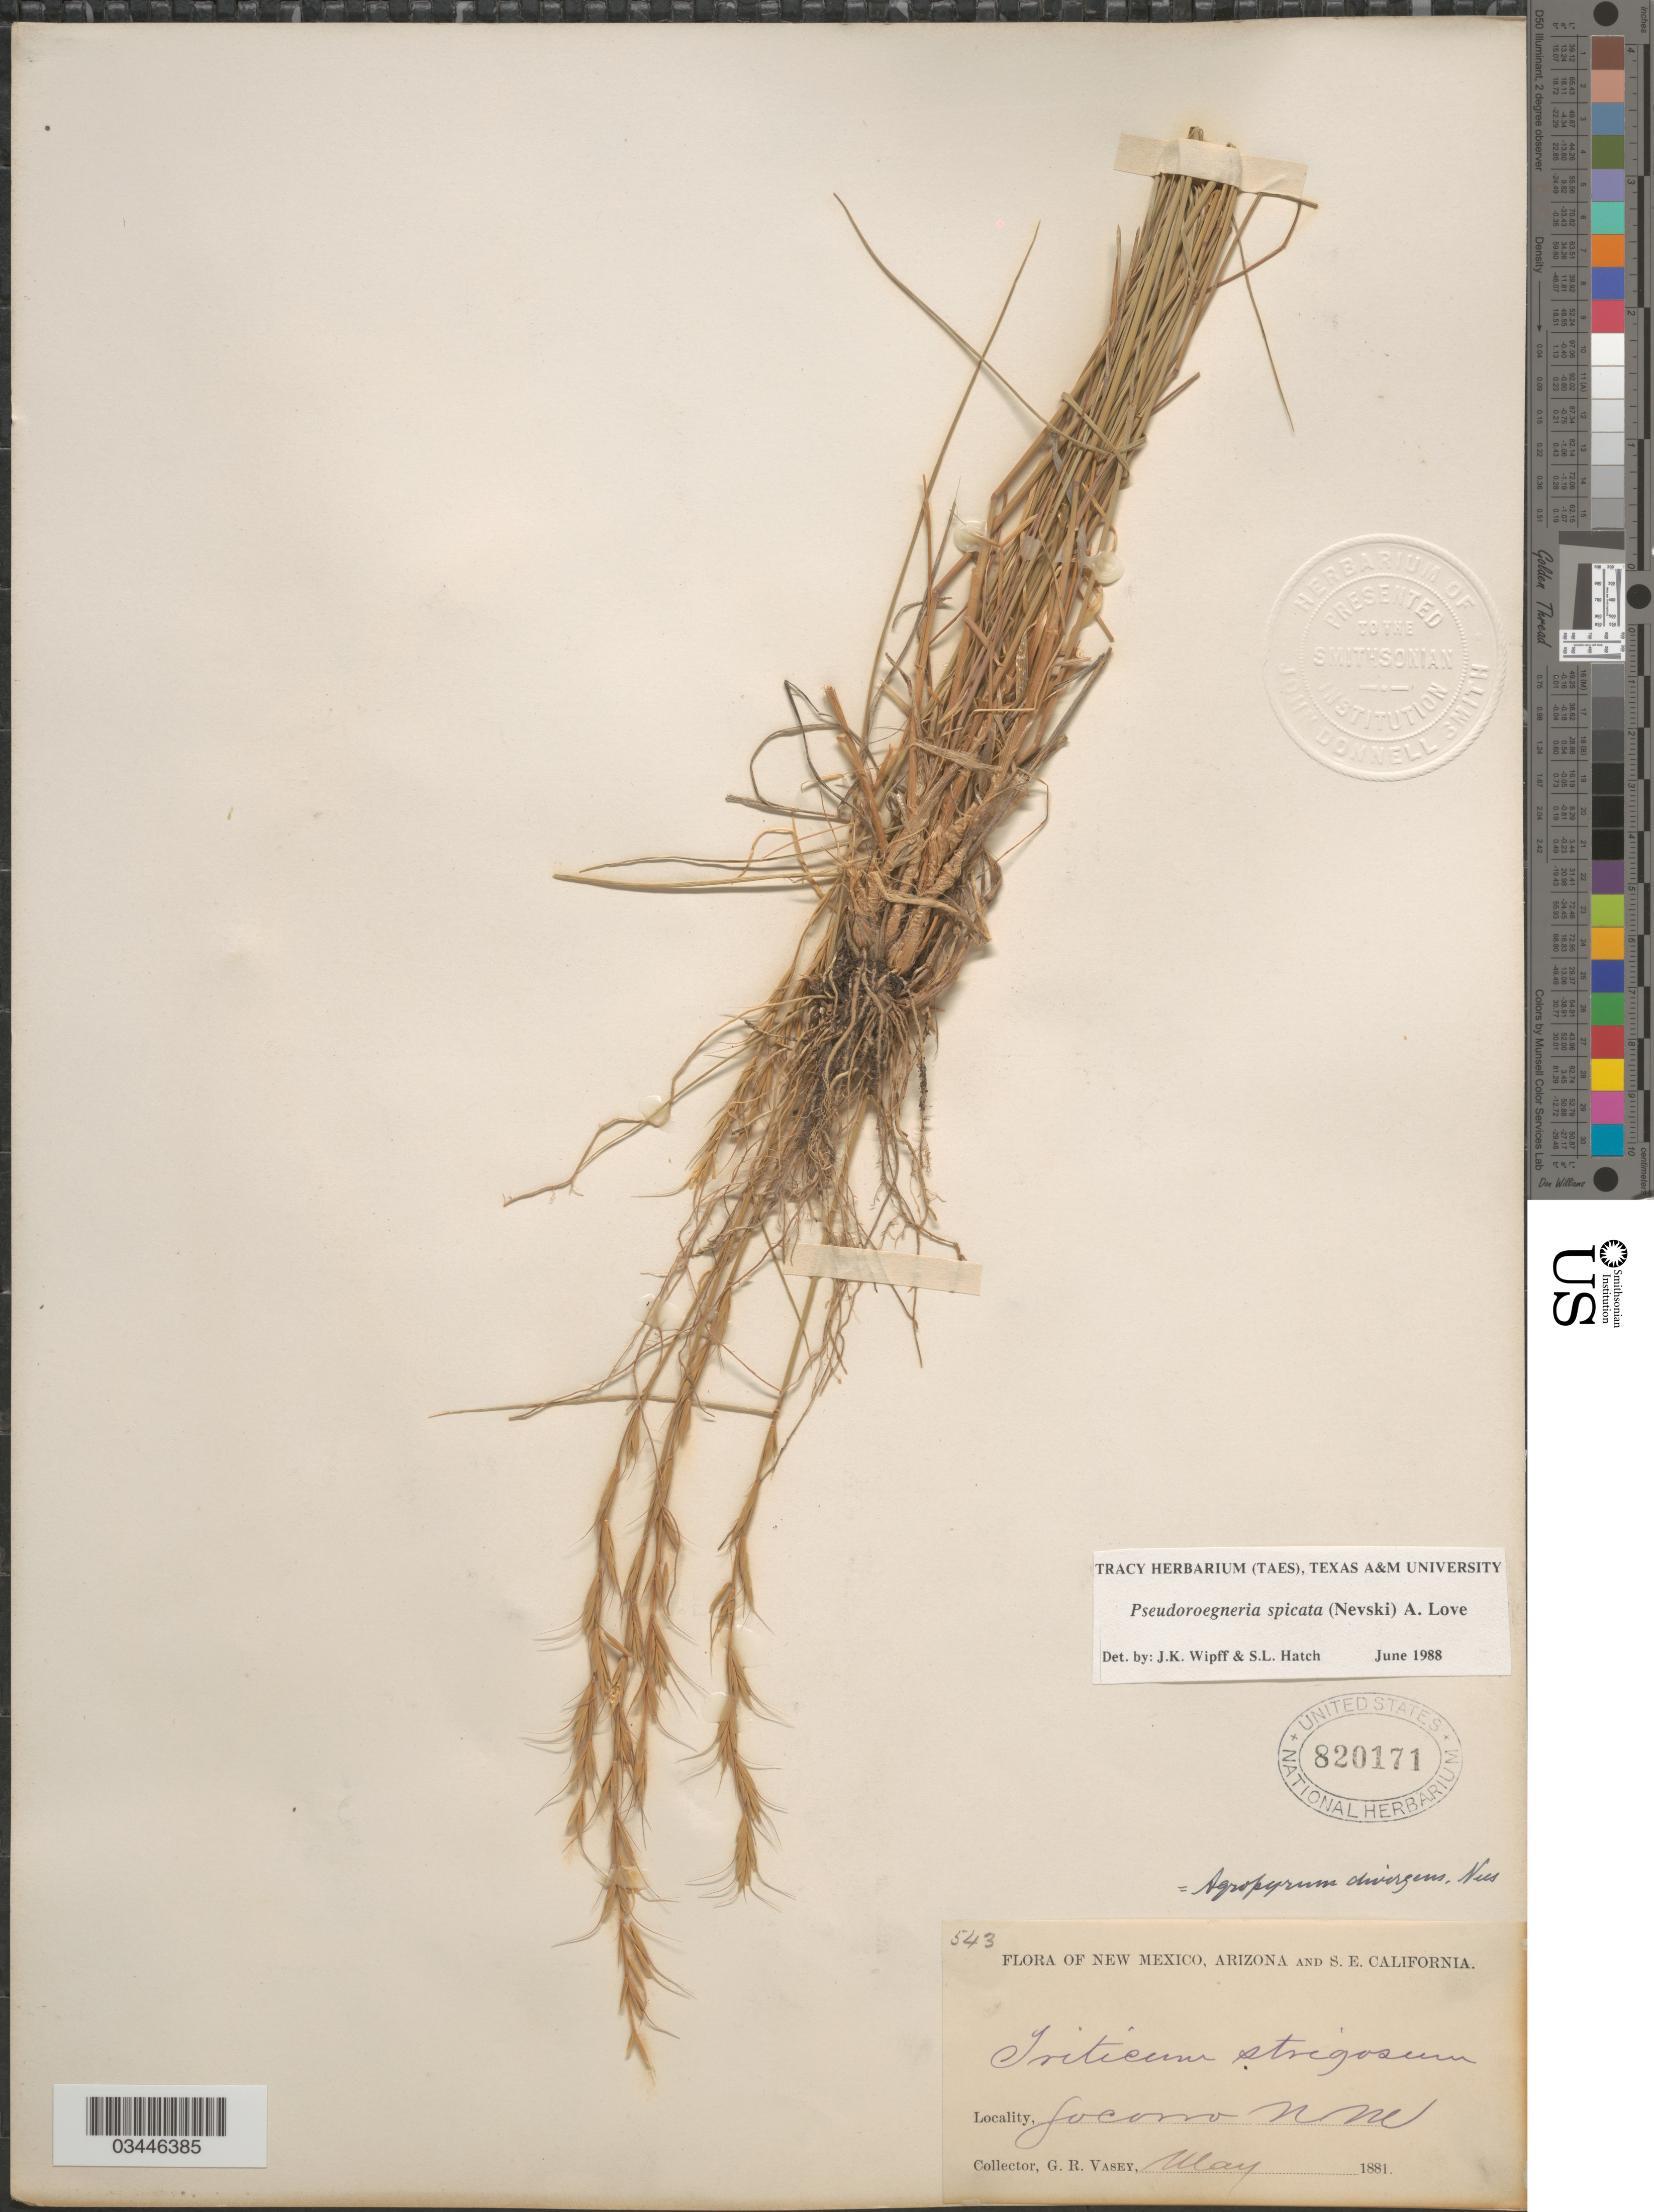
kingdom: Plantae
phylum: Tracheophyta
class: Liliopsida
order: Poales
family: Poaceae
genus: Pseudoroegneria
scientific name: Pseudoroegneria spicata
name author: (Pursh) Á. Löve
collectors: G. R. Vasey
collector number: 543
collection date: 1881-05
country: United States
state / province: New Mexico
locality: Socorro.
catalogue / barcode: US 820171